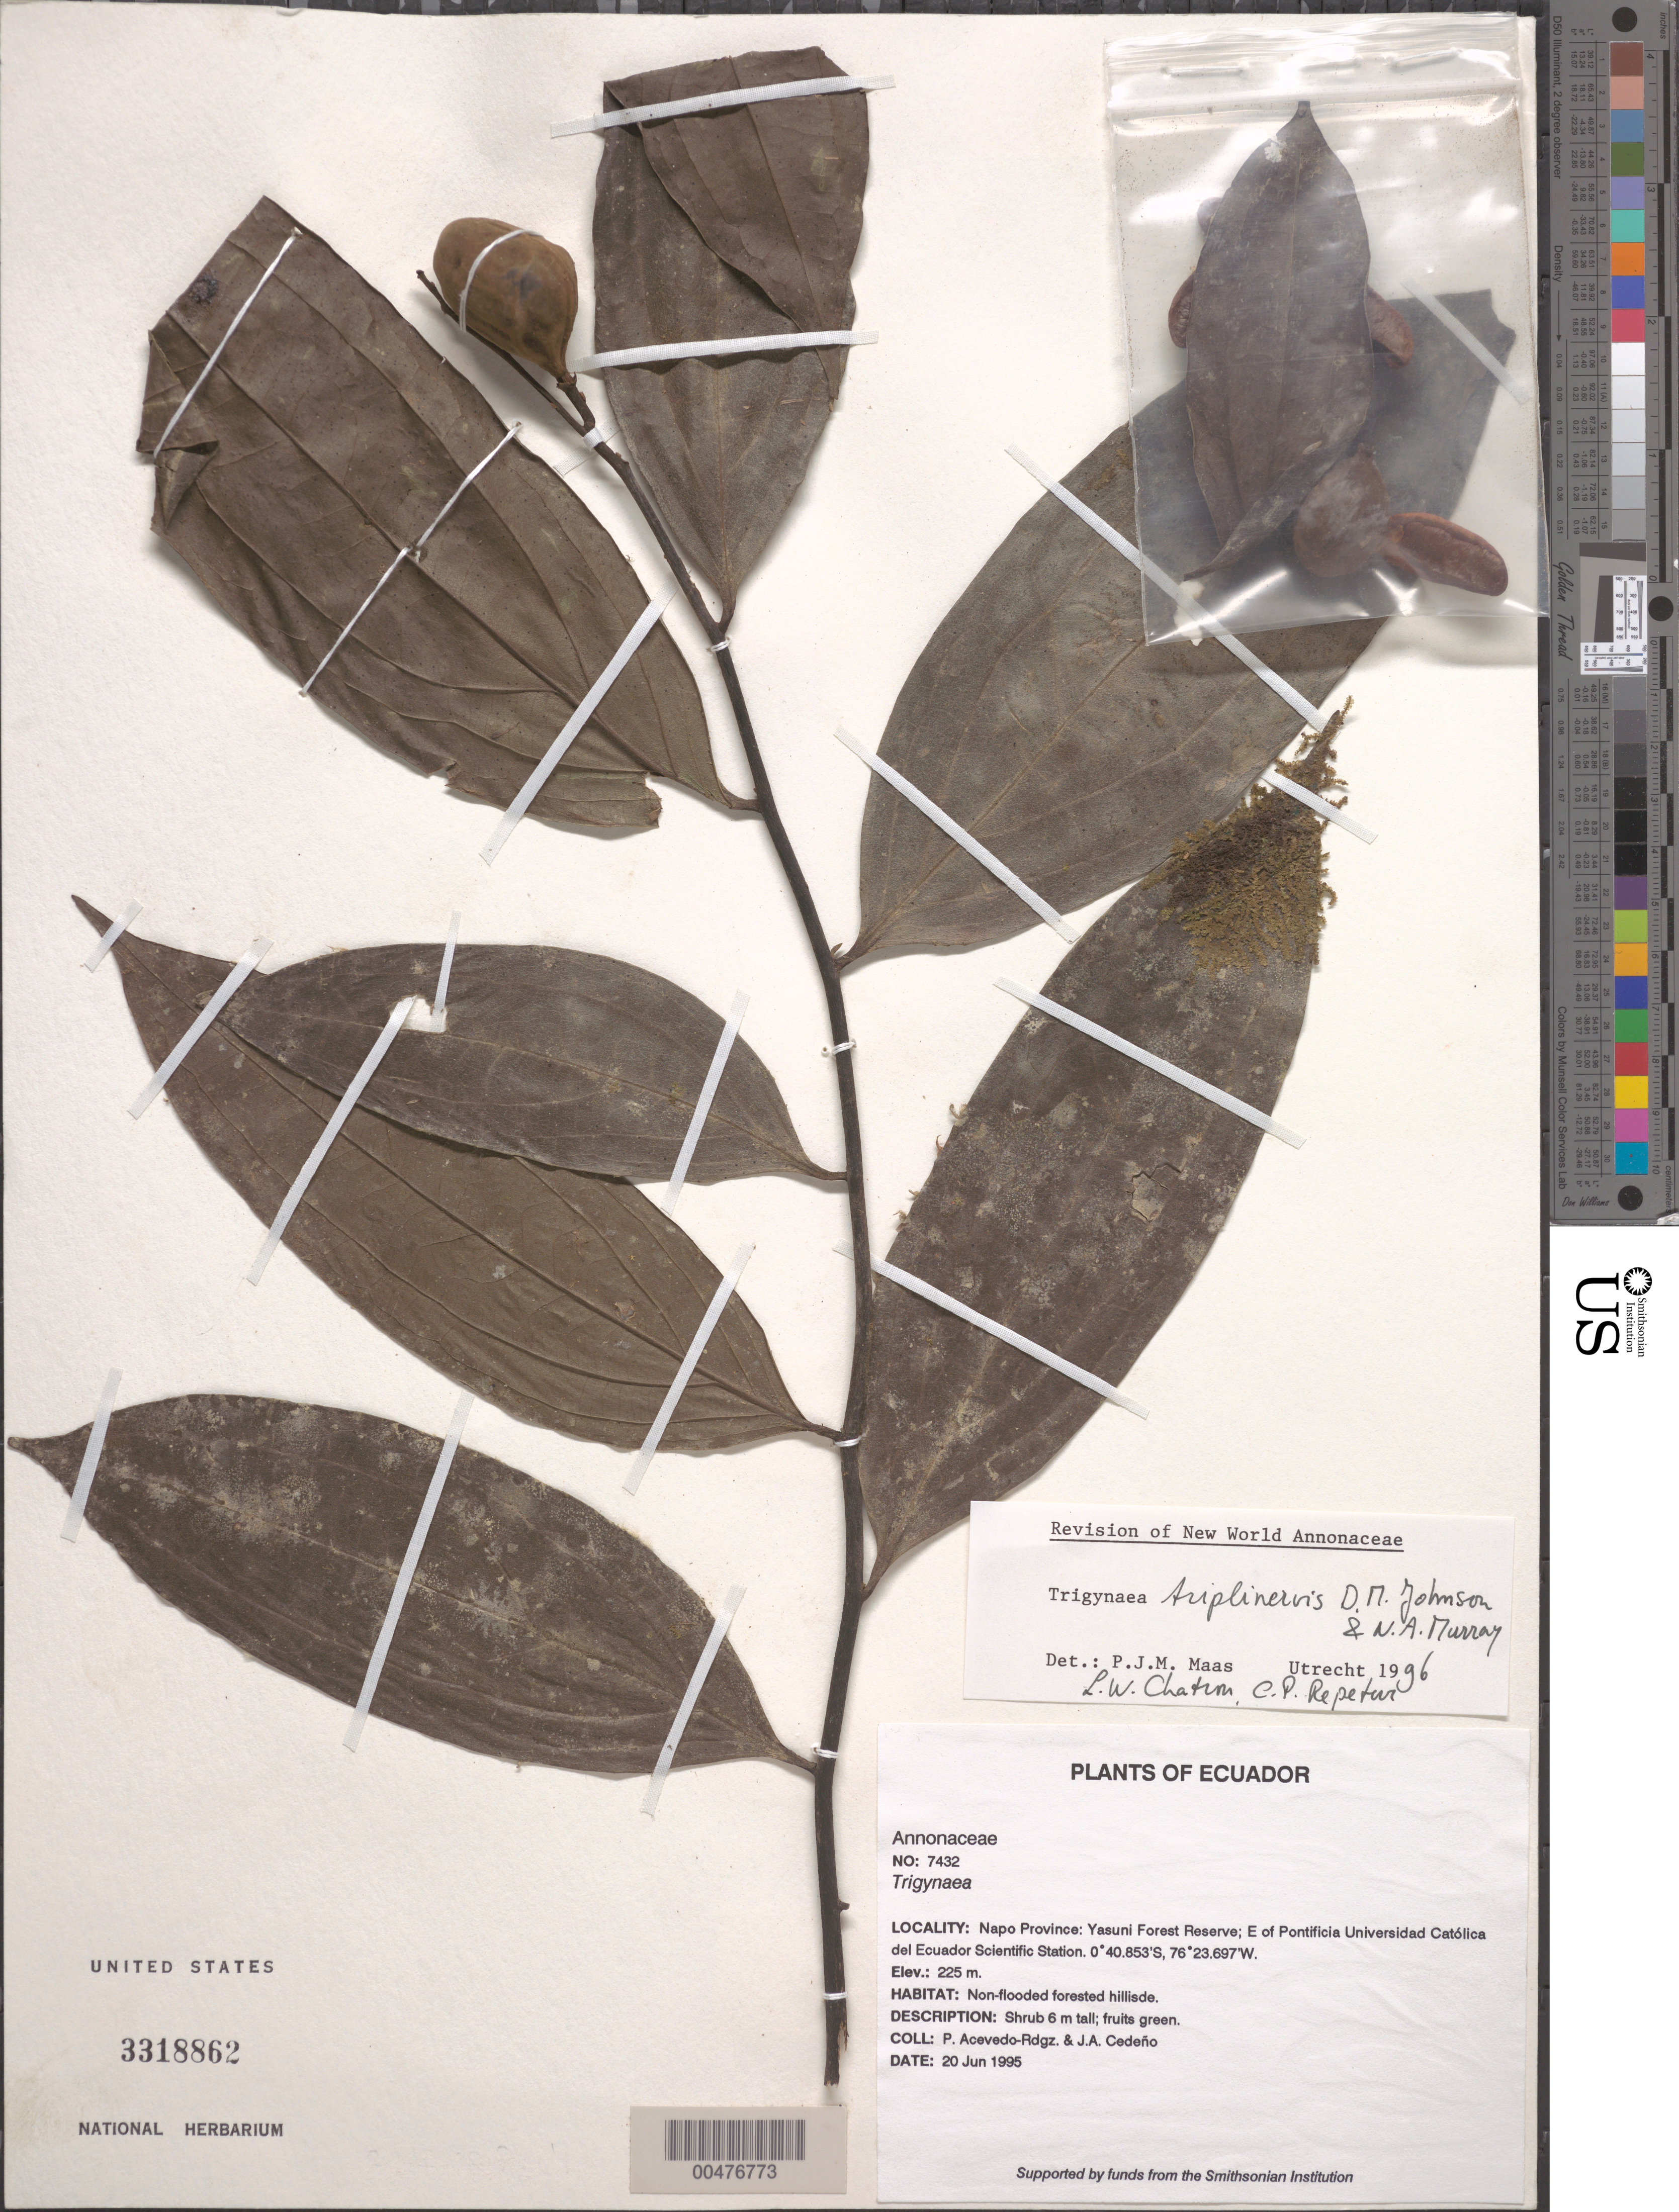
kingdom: Plantae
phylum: Tracheophyta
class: Magnoliopsida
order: Magnoliales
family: Annonaceae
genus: Trigynaea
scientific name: Trigynaea triplinervis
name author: D.M. Johnson & N.A. Murray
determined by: Maas, Paul J. M.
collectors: P. Acevedo-Rodr. & J. A. Cedeño M.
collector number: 7432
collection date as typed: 20 Jun 1995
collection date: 1995-06-20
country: Ecuador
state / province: Napo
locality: Napo Province: Yasuni Forest Reserve; E of Pontificia Universidad Católica del Ecuador Scientific Station.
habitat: Non-flooded forested hillside.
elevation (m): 225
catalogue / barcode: US 3318862